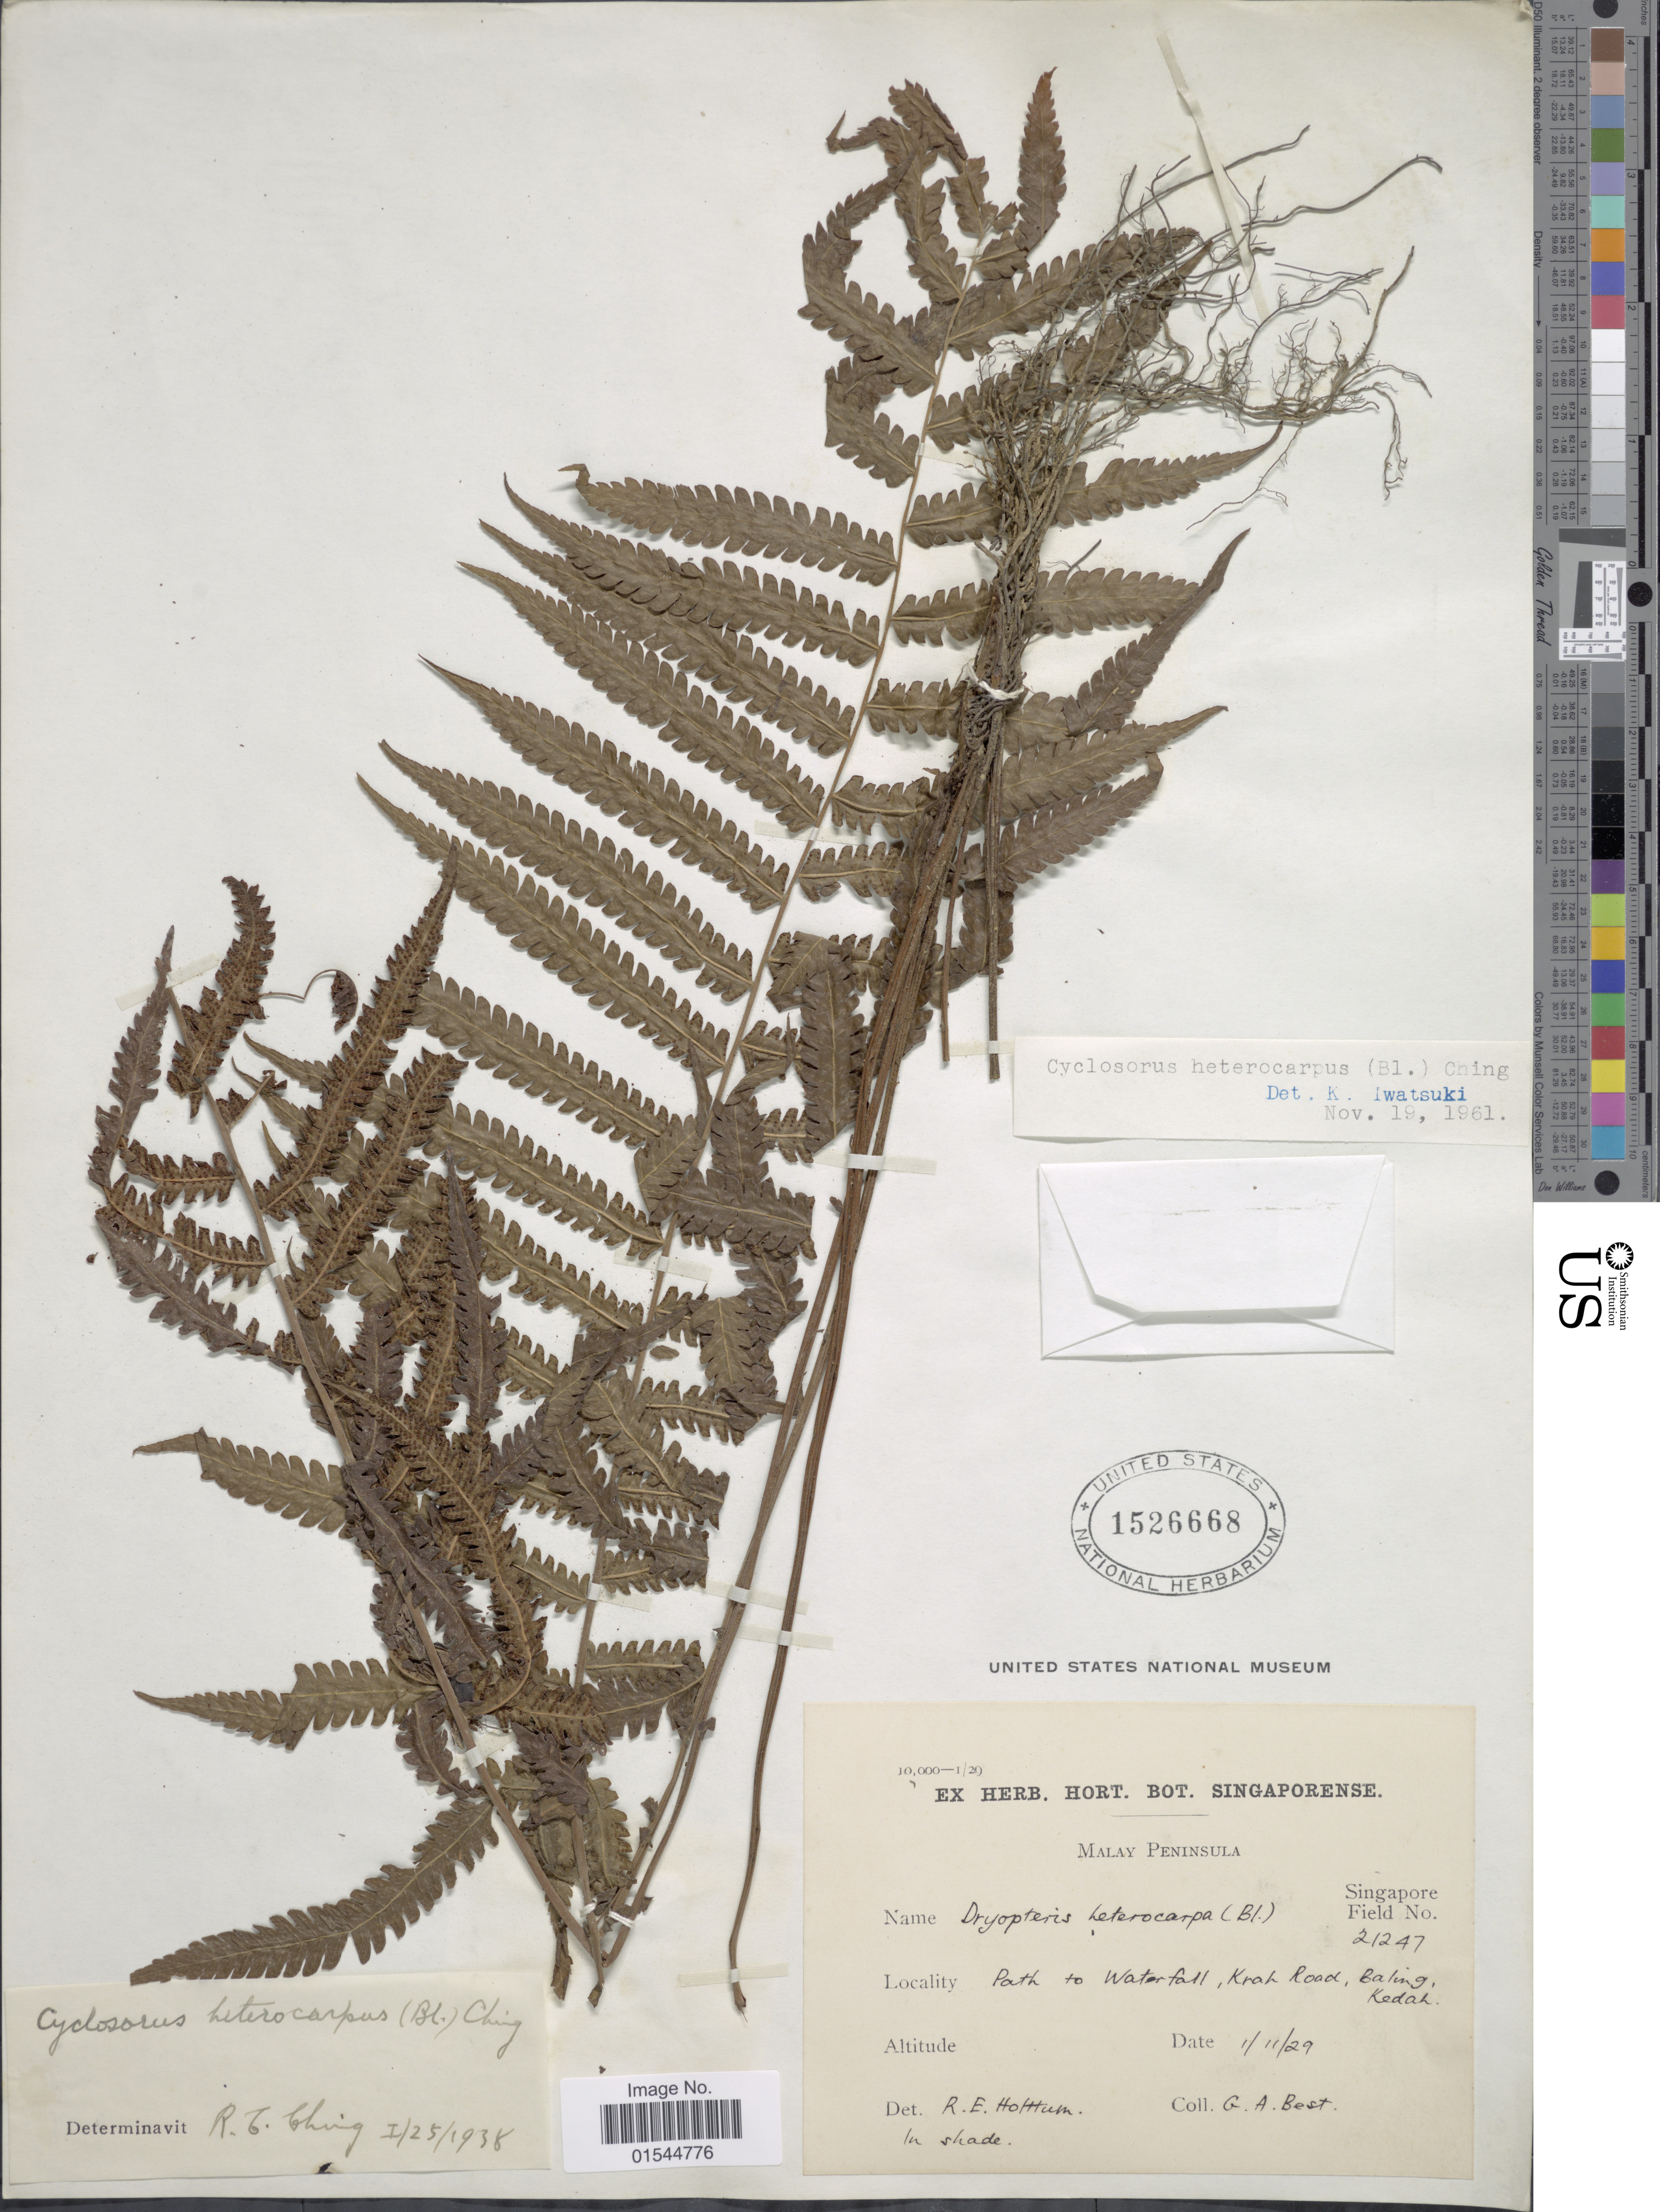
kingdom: Plantae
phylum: Tracheophyta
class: Polypodiopsida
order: Polypodiales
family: Thelypteridaceae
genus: Sphaerostephanos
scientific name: Sphaerostephanos heterocarpus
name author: (Blume) Holttum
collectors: G. Best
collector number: Singapore Field 21247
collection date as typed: Transcribed d/m/y: 1/11/29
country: Malaysia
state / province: Kedah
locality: Malay Peninsula, path to Waterfall, Krah Road, Baling, Kedah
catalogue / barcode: US 1526668